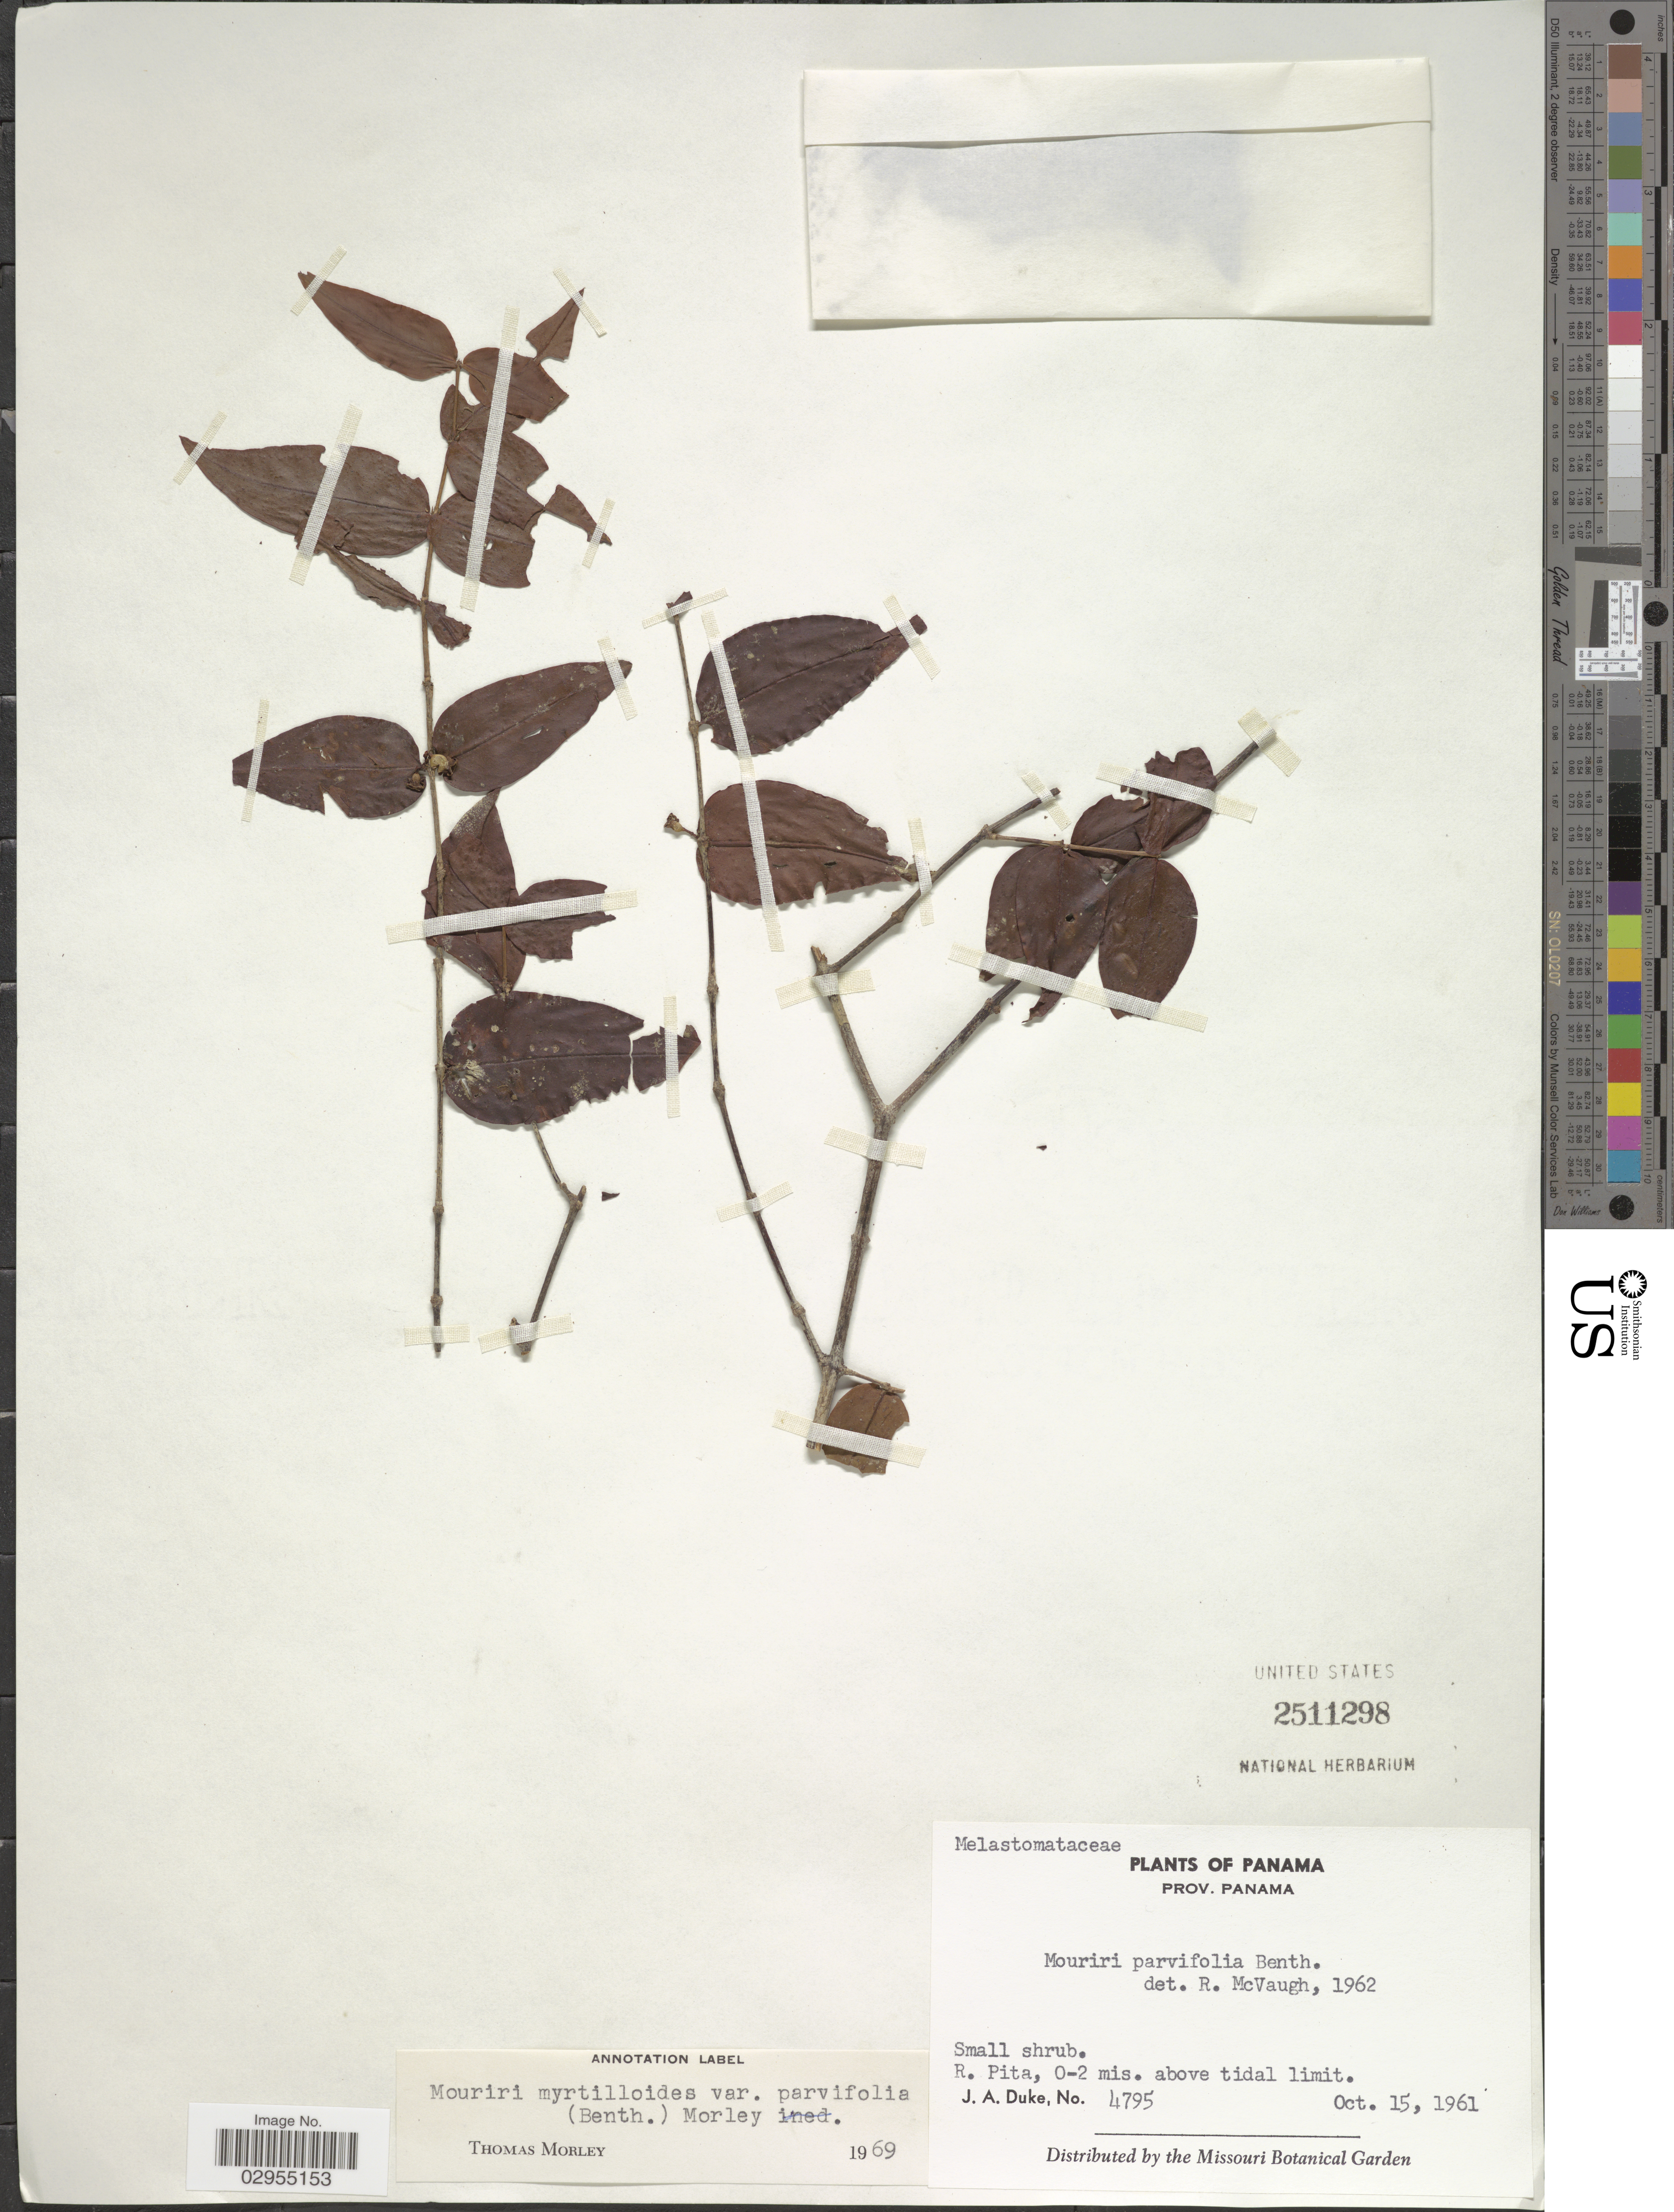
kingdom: Plantae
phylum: Tracheophyta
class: Magnoliopsida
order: Myrtales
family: Melastomataceae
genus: Mouriri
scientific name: Mouriri parvifolia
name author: Benth.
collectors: J. A. Duke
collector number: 4795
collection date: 1961-10-15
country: Panama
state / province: Panamá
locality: R. Pita, 0-2 mis. above tidal limit.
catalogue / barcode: US 2511298